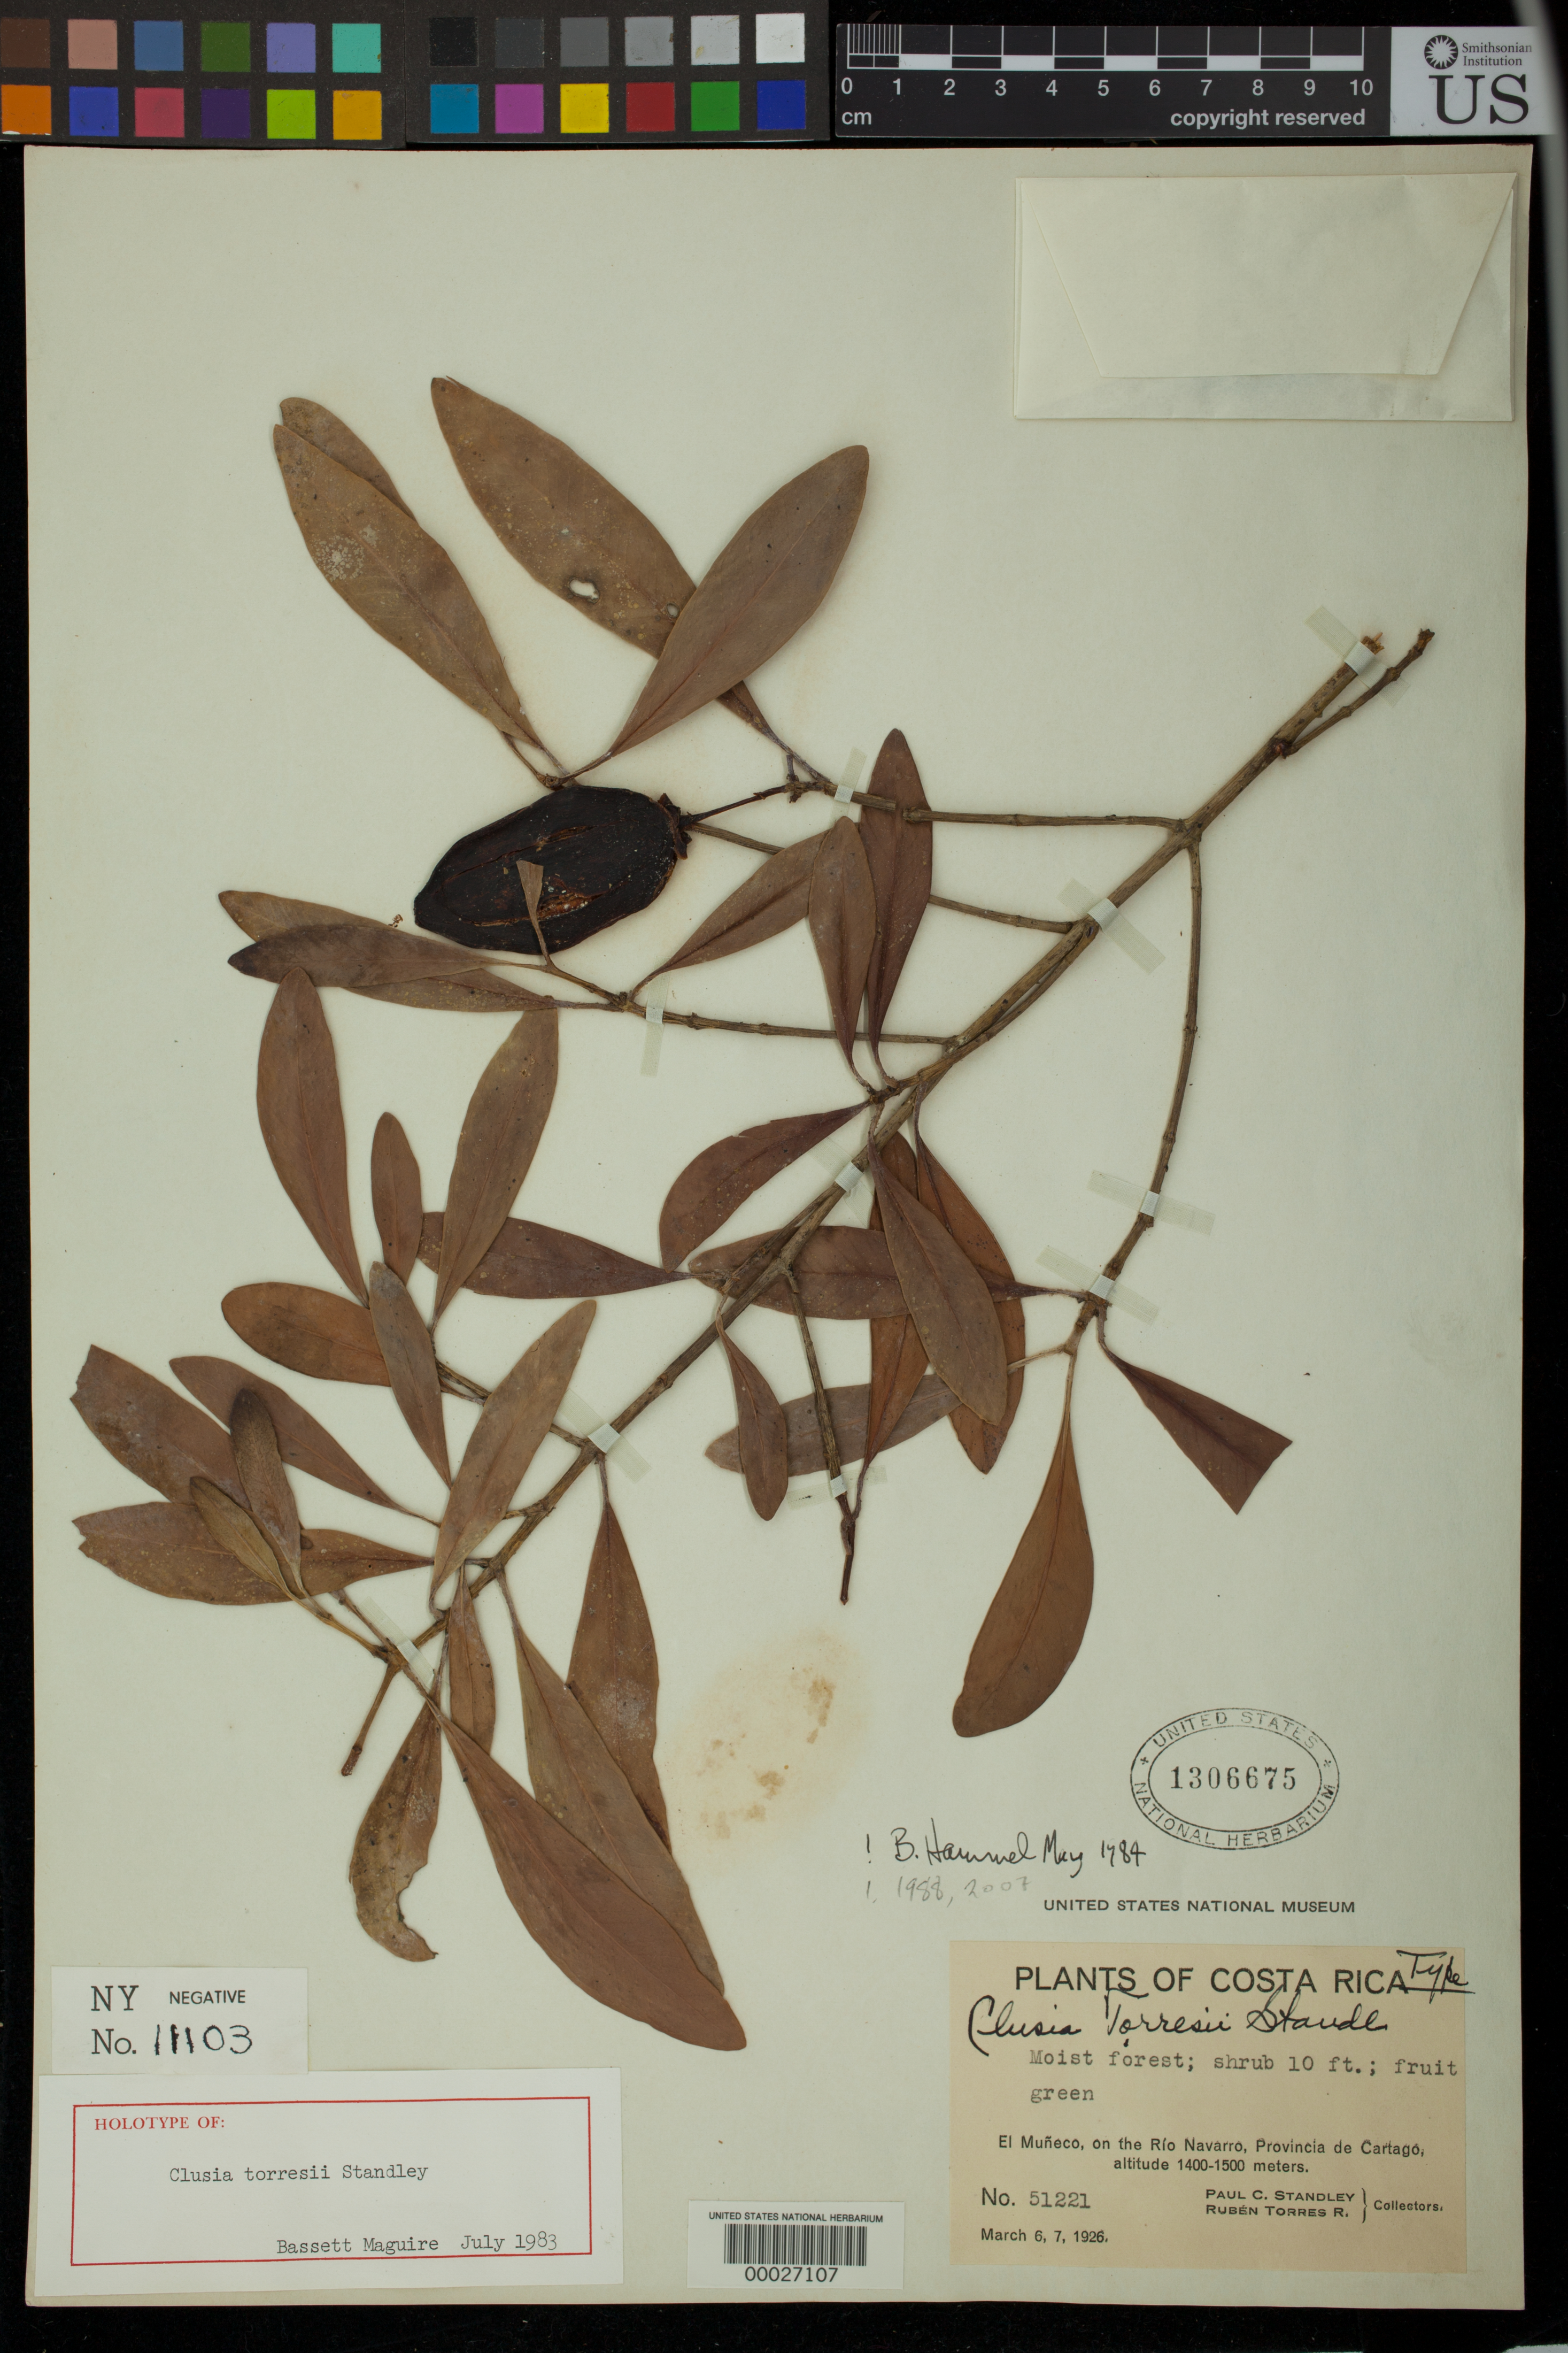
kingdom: Plantae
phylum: Tracheophyta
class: Magnoliopsida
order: Malpighiales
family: Clusiaceae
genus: Clusia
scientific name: Clusia torresii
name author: Standl.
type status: Holotype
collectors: P. C. Standley & R. Torres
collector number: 51221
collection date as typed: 06 Mar 1926 to 07 Mar 1926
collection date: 1926-03-06/1926-03-07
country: Costa Rica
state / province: Cartago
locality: El Muneco, on Rio Navarro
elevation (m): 1400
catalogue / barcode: US 1306675